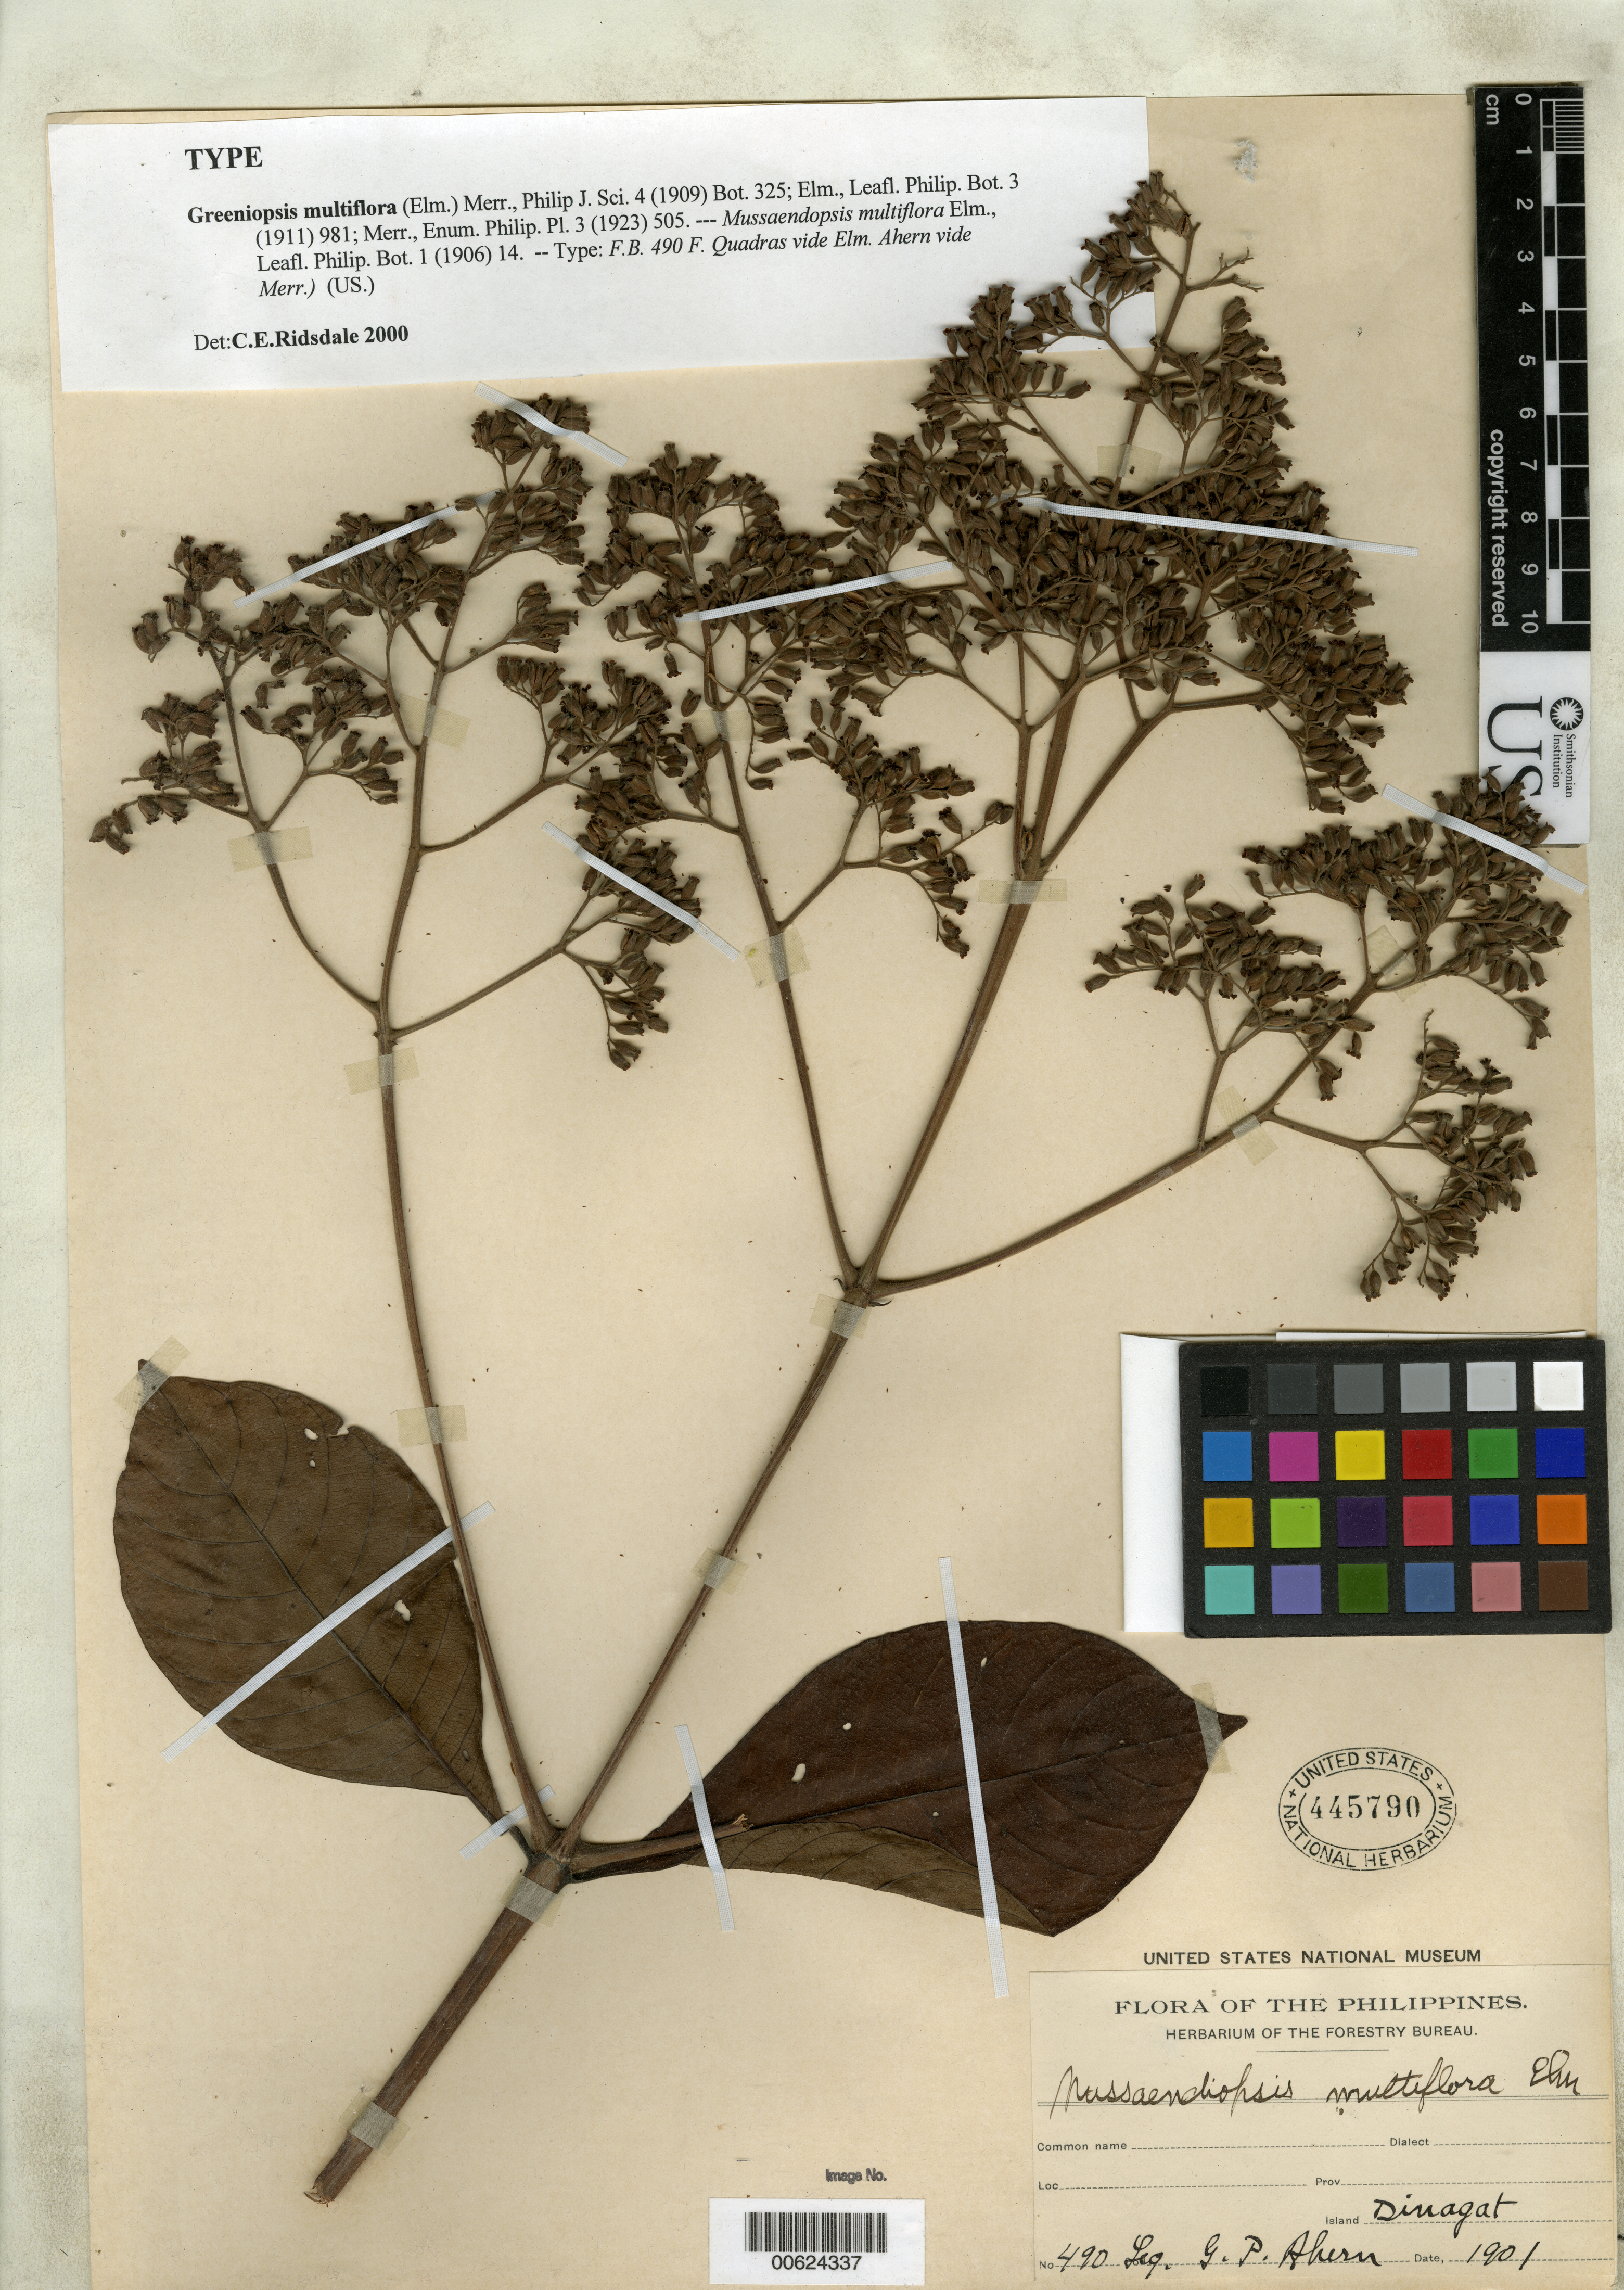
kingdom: Plantae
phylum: Tracheophyta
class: Magnoliopsida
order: Gentianales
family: Rubiaceae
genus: Mussaendopsis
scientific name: Mussaendopsis multiflora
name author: Elmer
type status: Type Collection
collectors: G. Ahern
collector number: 490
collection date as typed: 1901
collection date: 1901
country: Philippines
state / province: Caraga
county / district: Surigao del Norte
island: Dinagat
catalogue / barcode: US 445790